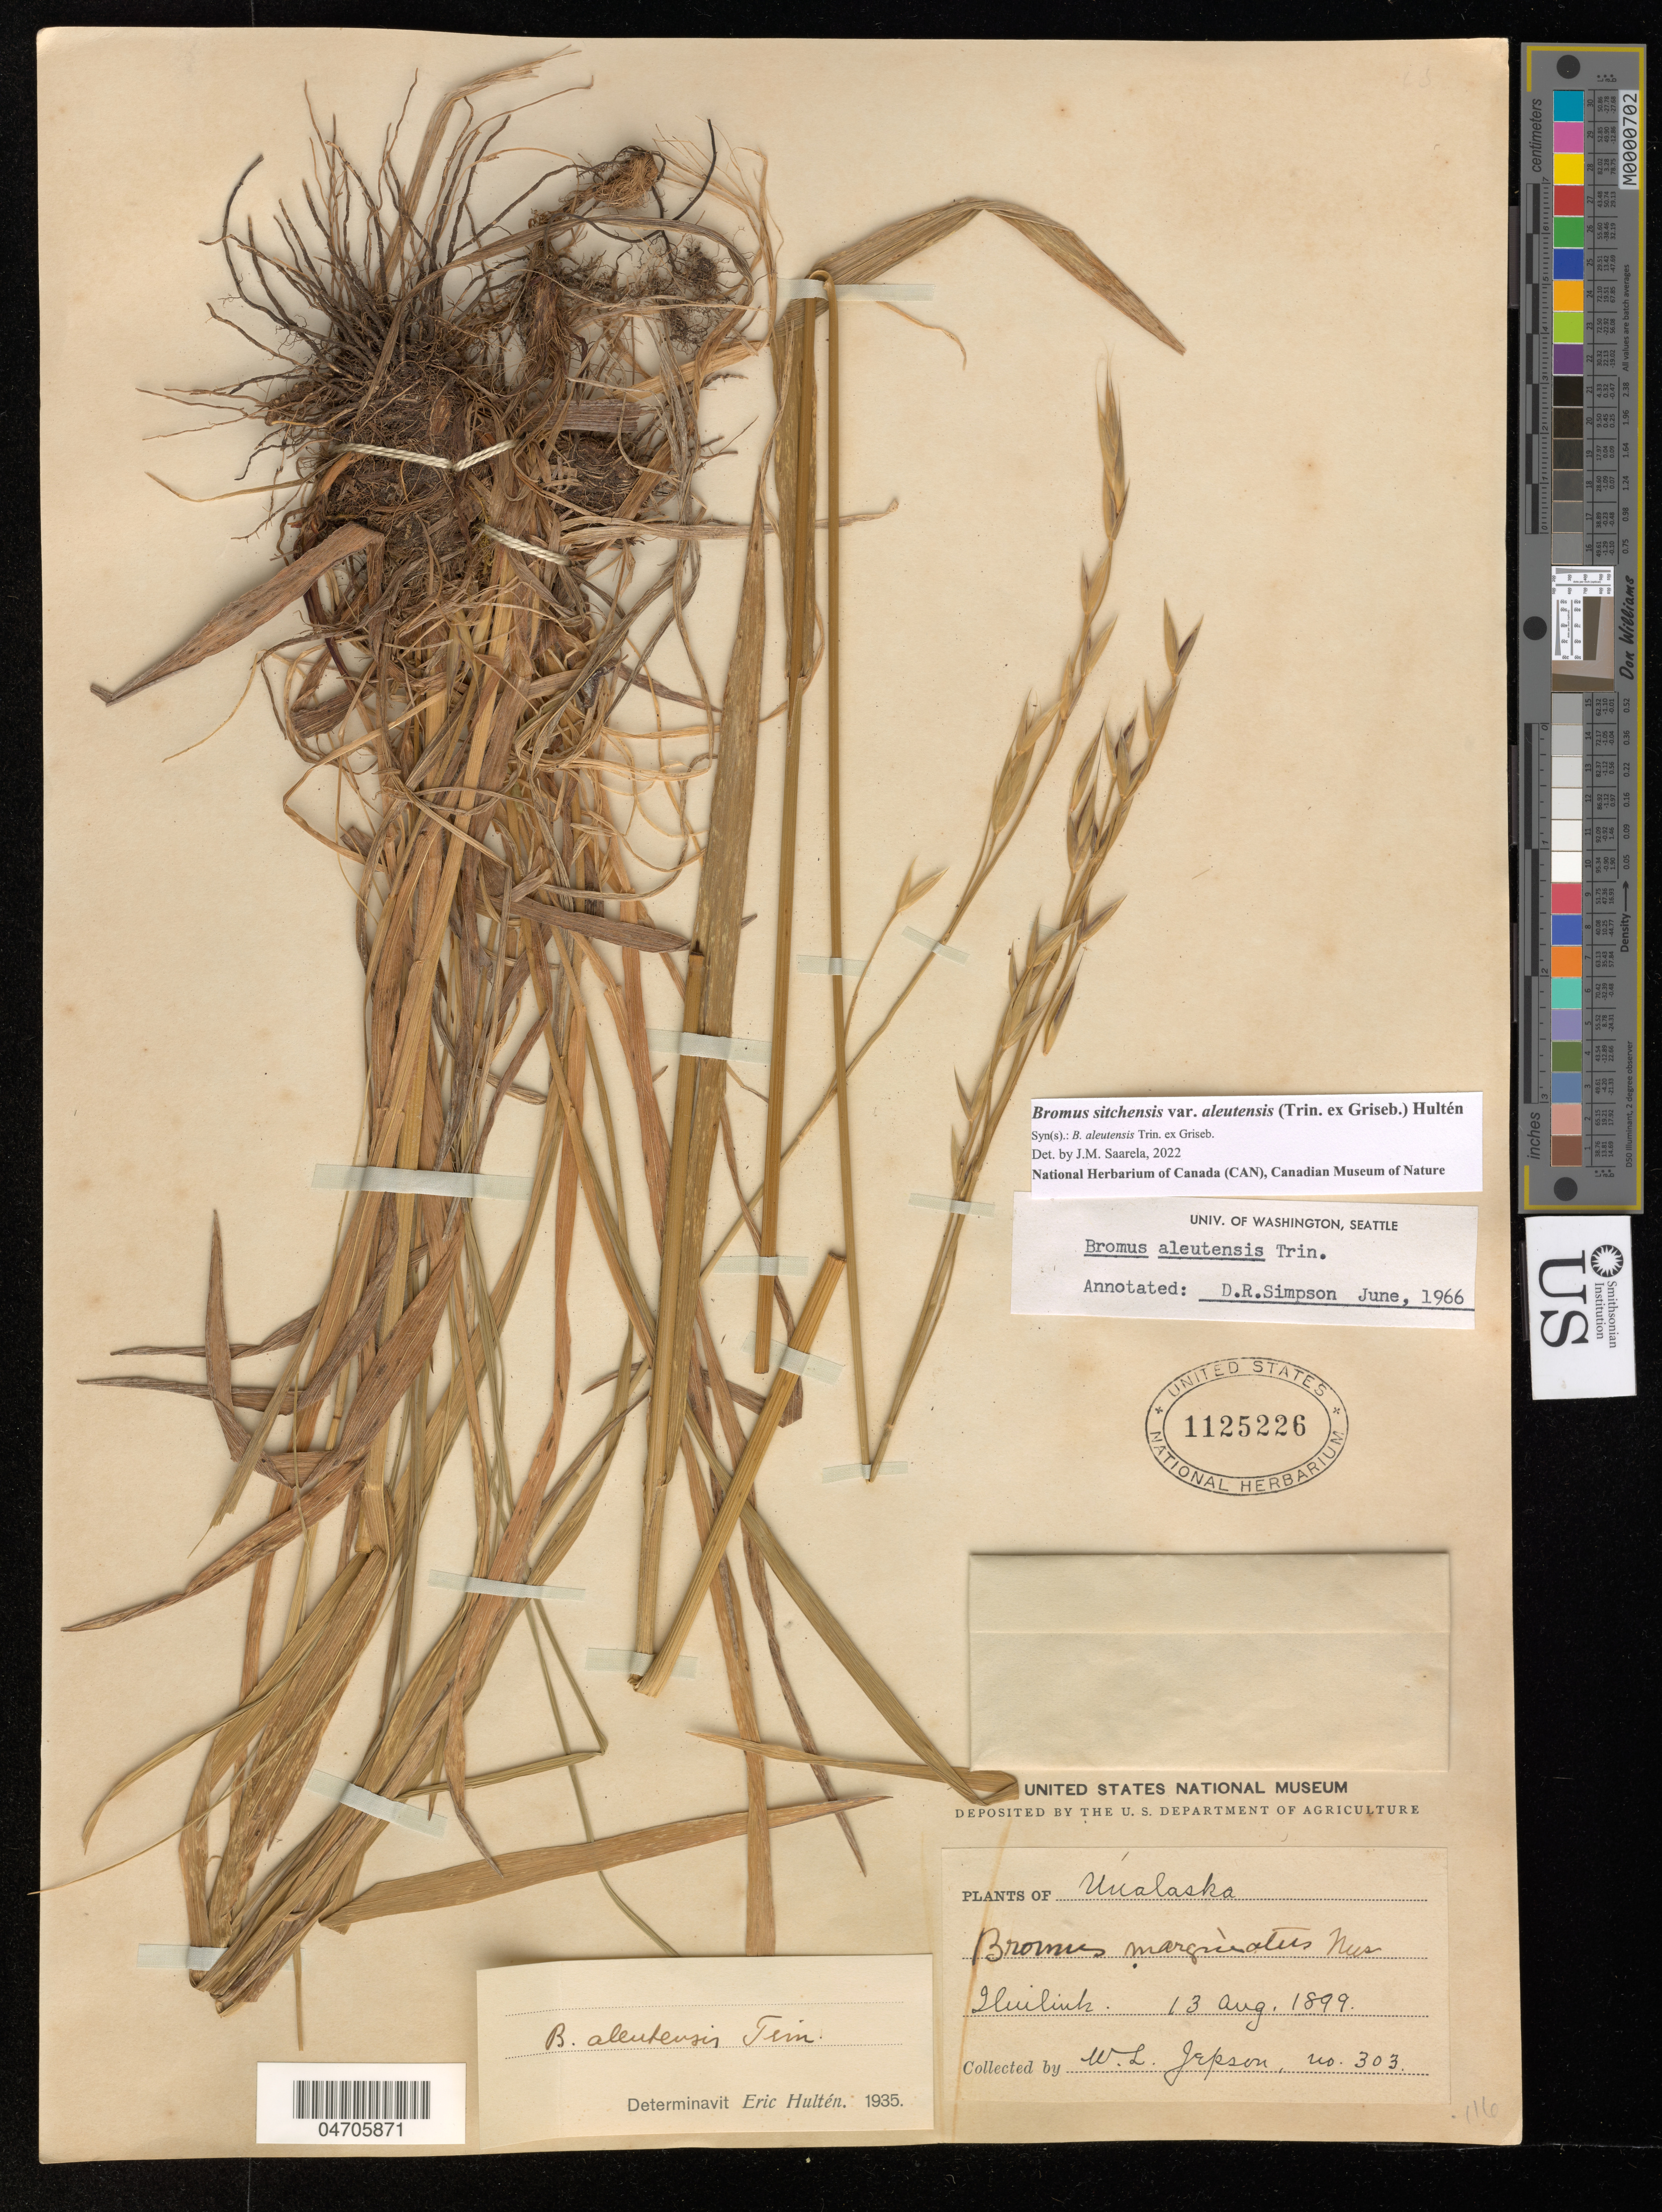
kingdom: Plantae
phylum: Tracheophyta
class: Liliopsida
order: Poales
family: Poaceae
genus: Bromus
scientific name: Bromus sitchensis var. polyanthus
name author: (Scribn. ex Shear) R.E. Brainerd & Otting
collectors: W. L. Jepson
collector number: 303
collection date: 1899-08-13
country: United States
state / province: Alaska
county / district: Aleutians West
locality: Unalaska. Iluiliuk.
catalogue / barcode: US 1125226